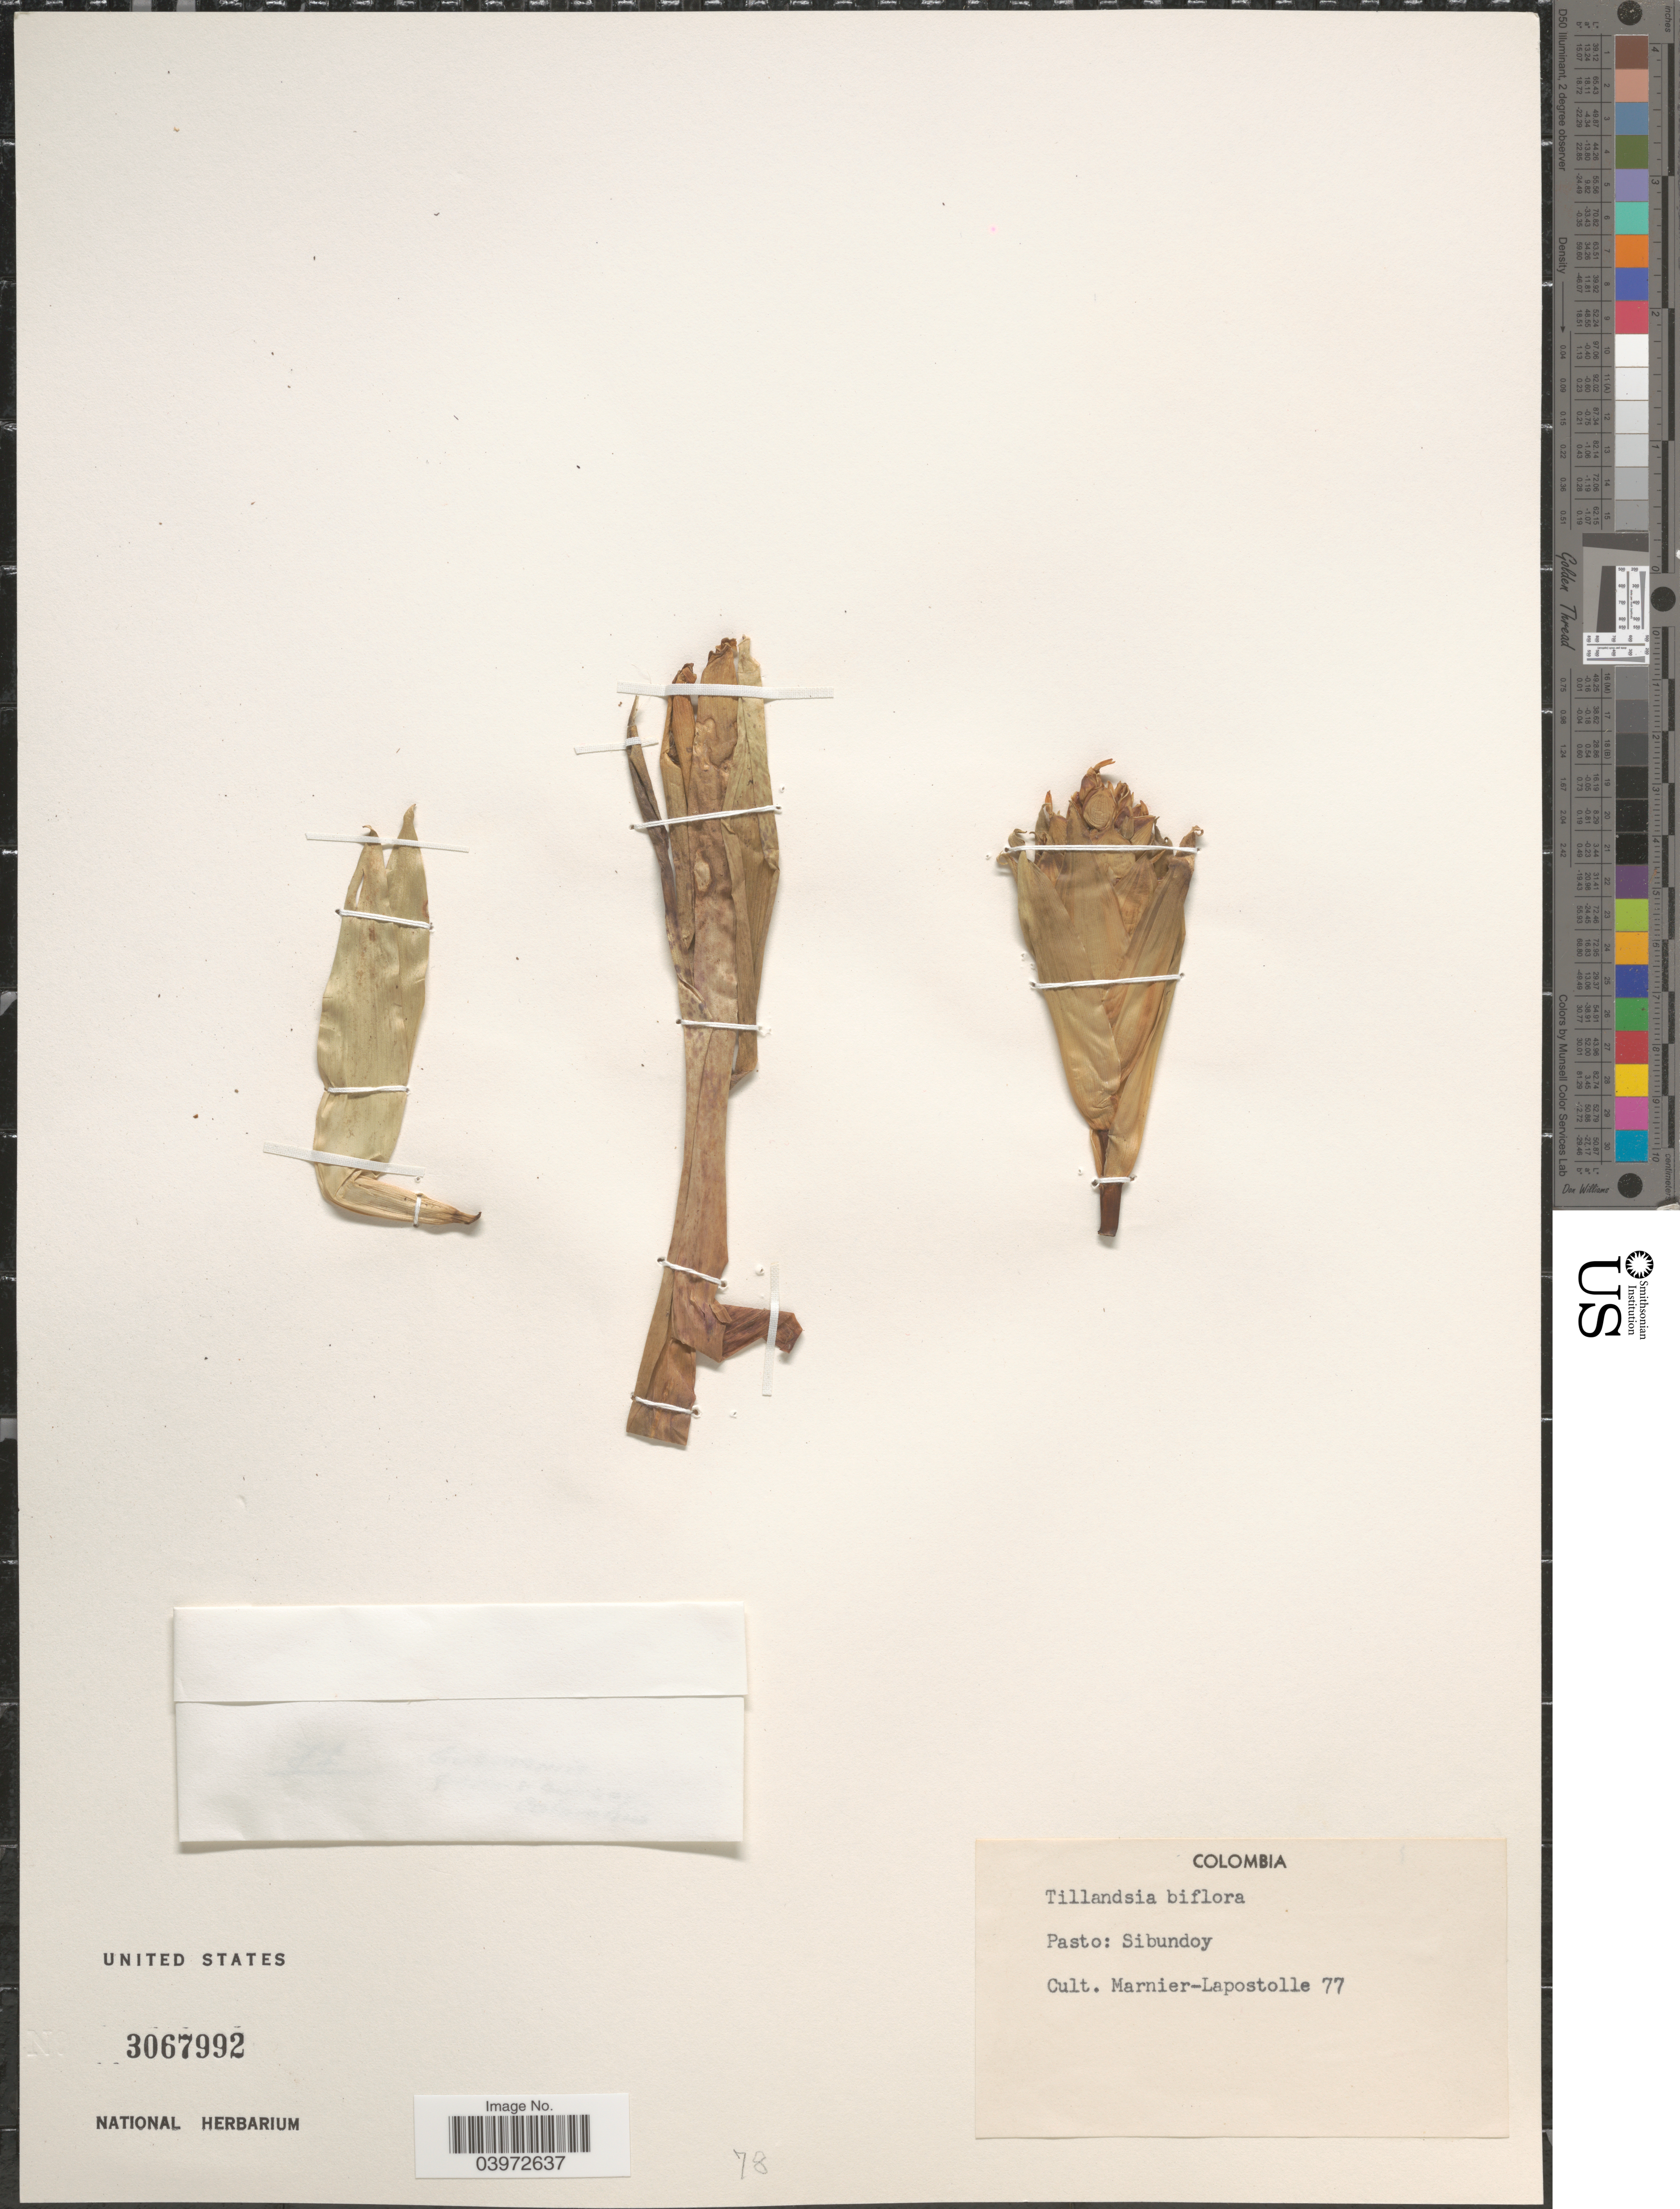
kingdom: Plantae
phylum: Tracheophyta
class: Liliopsida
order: Poales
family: Bromeliaceae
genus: Tillandsia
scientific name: Tillandsia biflora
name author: Ruiz & Pav.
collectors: -- Marnier-Lapostolle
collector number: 77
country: Colombia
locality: Pasto: Sibundoy.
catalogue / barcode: US 3067992